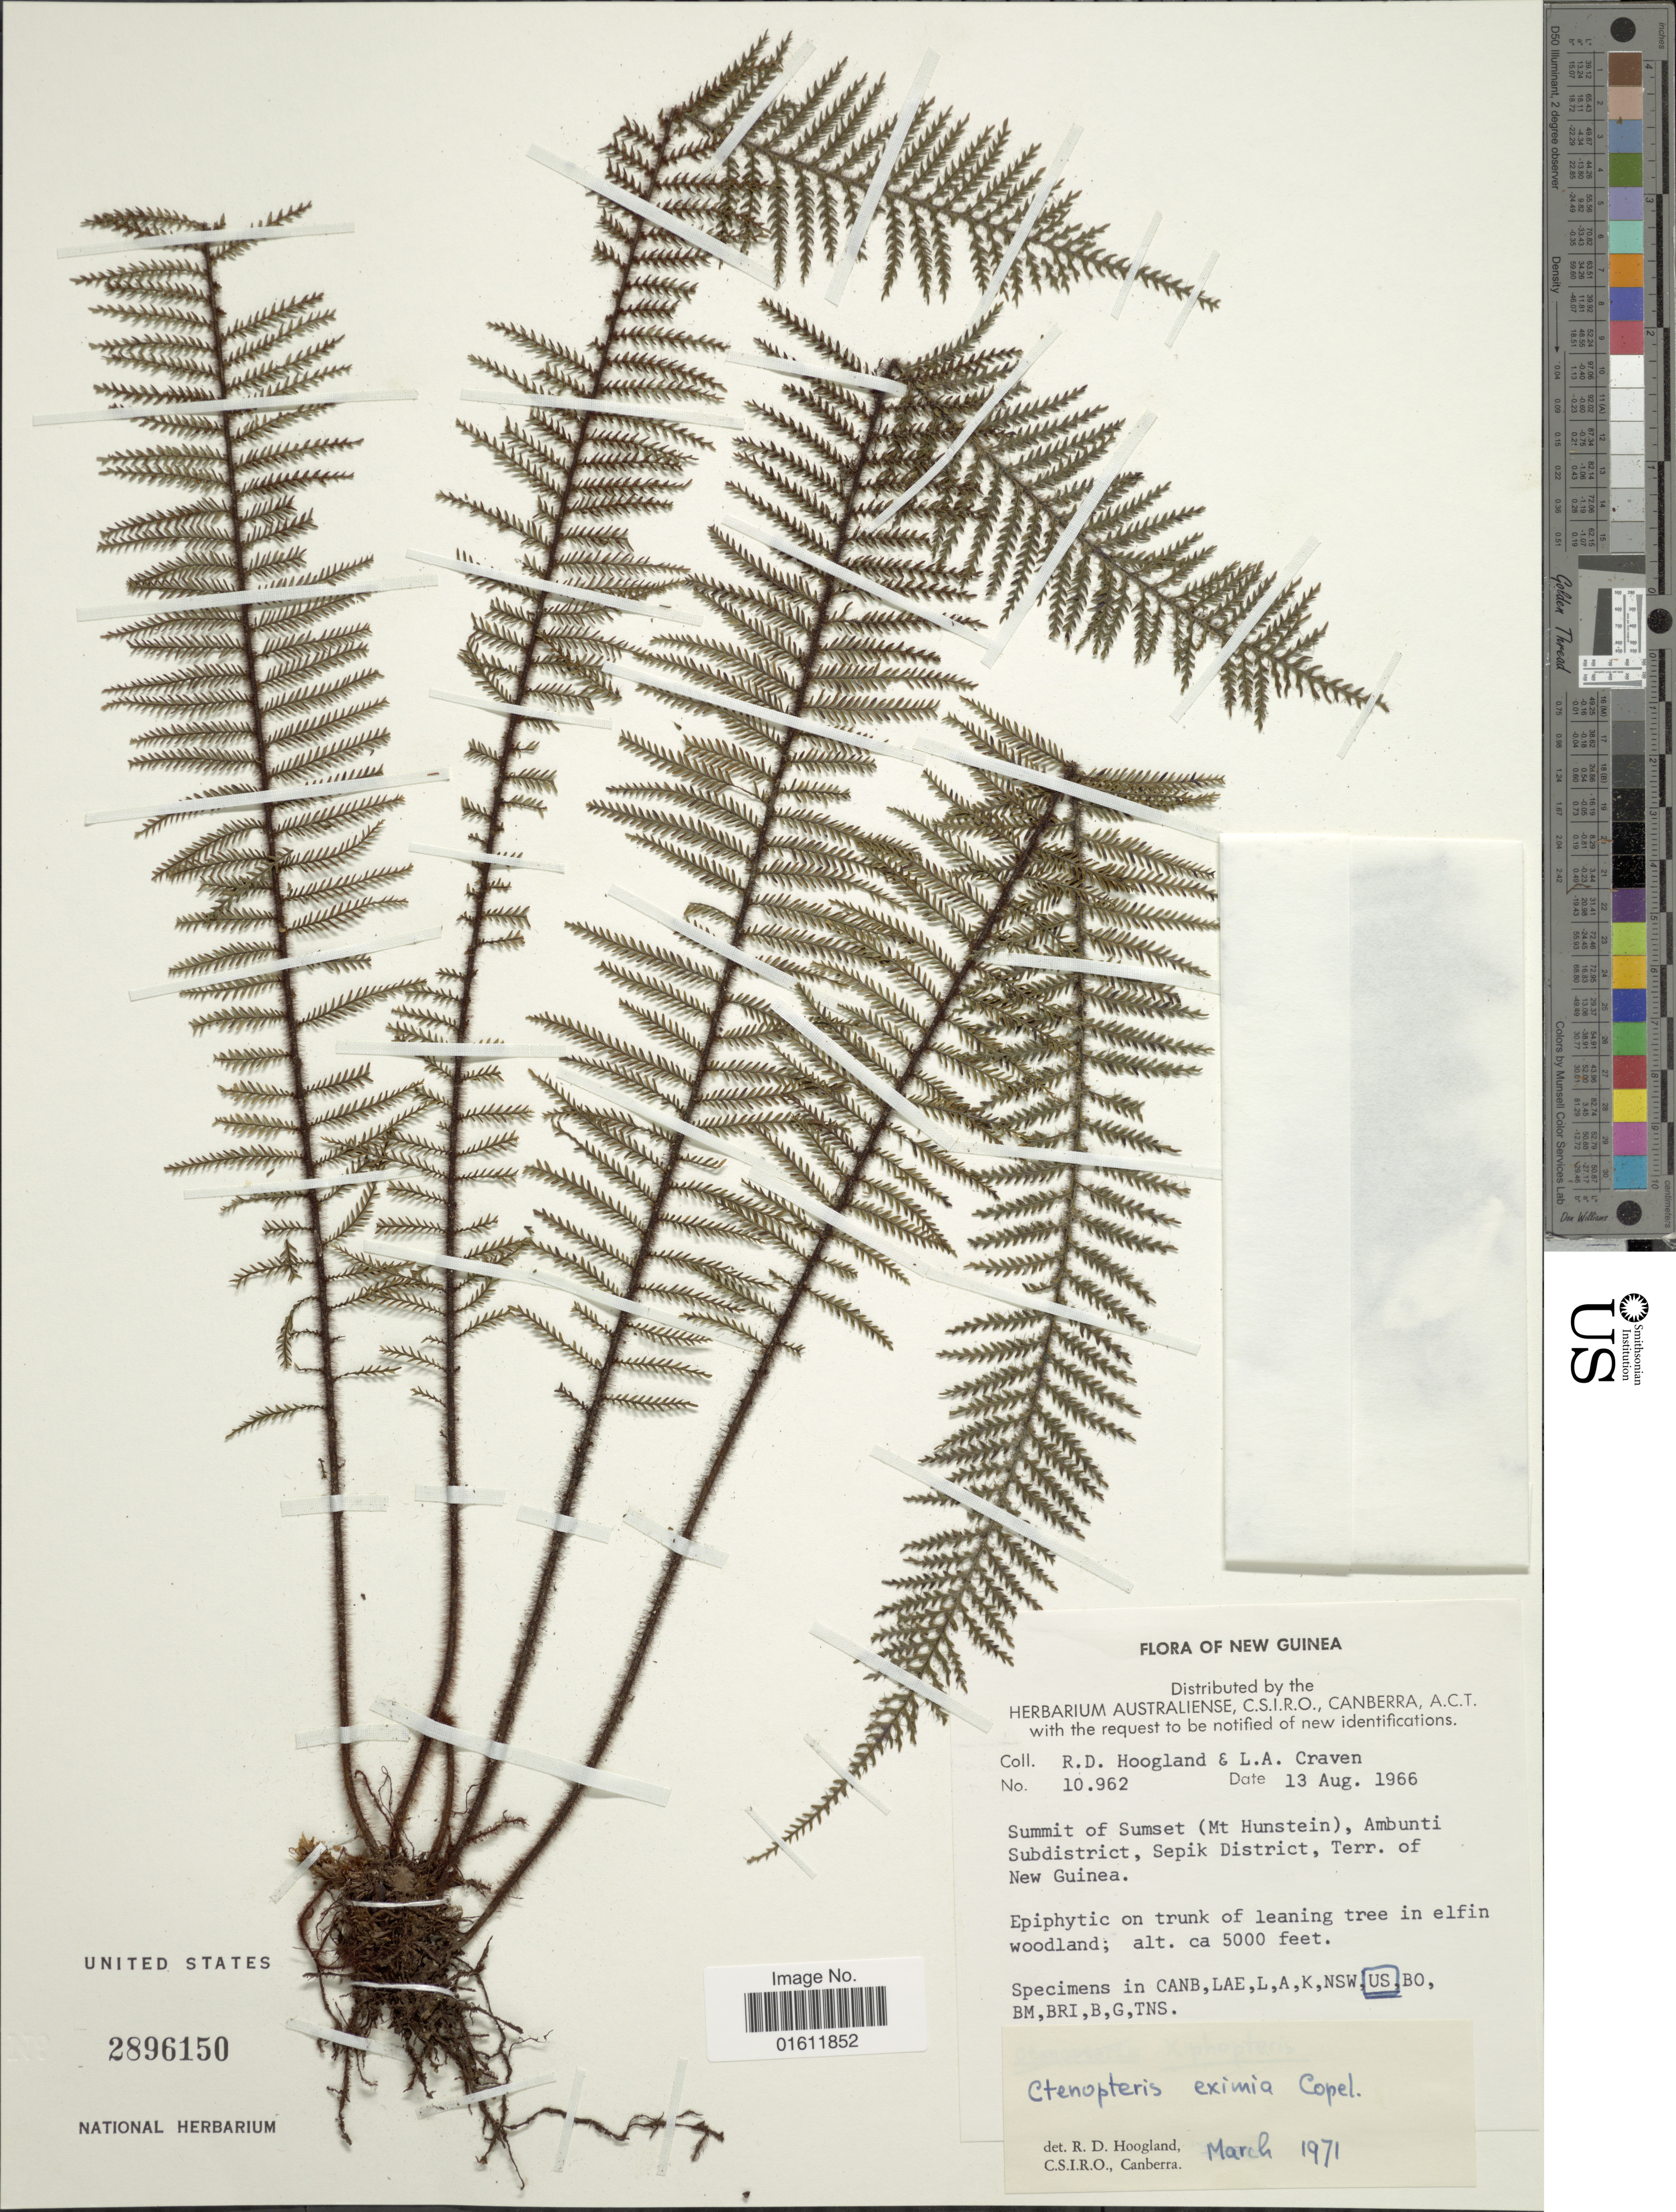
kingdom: Plantae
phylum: Tracheophyta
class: Polypodiopsida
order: Polypodiales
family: Polypodiaceae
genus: Themelium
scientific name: Themelium eximium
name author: (Copel.) Parris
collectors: R. D. Hoogland & L. A. Craven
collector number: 10962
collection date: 1966-08-13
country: Papua New Guinea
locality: Summit of Sumset (Mt Hunstein), Ambunti Subdistrict, Sepik District, Terr. of New Guinea.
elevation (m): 1524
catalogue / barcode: US 2896150